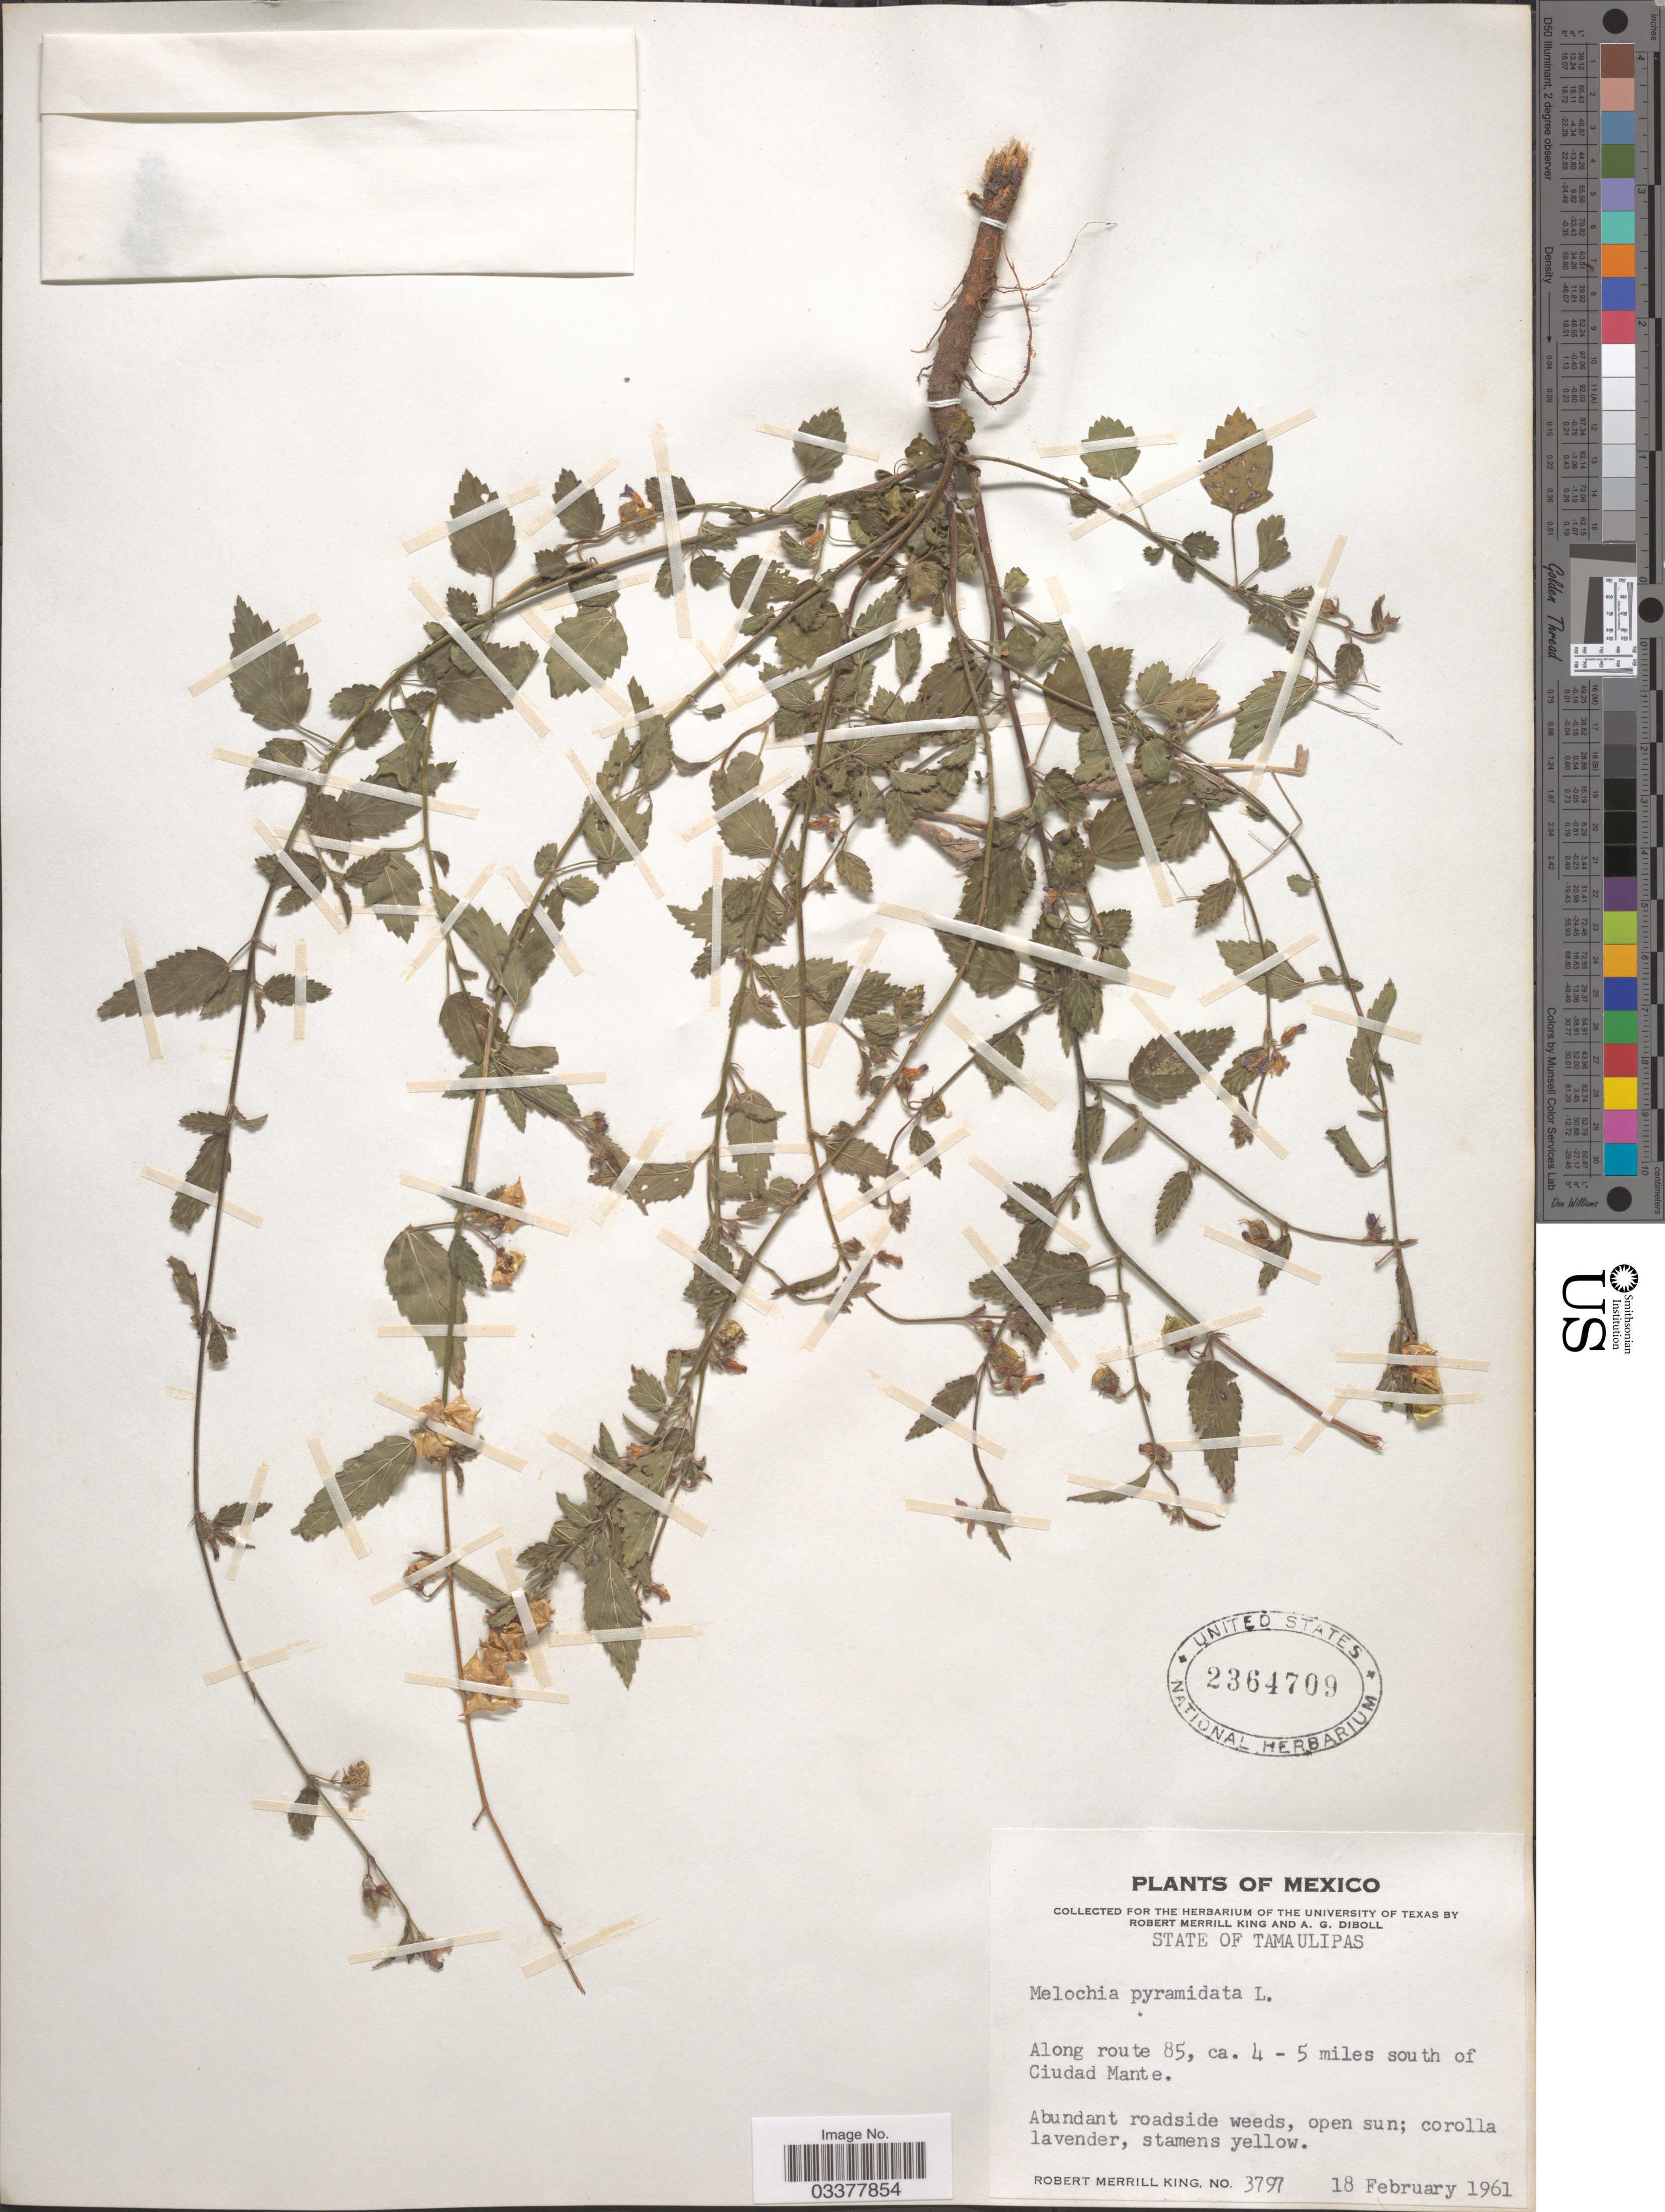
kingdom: Plantae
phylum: Tracheophyta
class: Magnoliopsida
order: Malvales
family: Malvaceae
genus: Melochia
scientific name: Melochia pyramidata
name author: L.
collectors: R. M. King & A. Diboll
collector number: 3797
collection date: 1961-02-18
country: Mexico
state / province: Tamaulipas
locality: Along route 85, ca. 4 - 5 miles south of Ciudad Mante.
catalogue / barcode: US 2364709